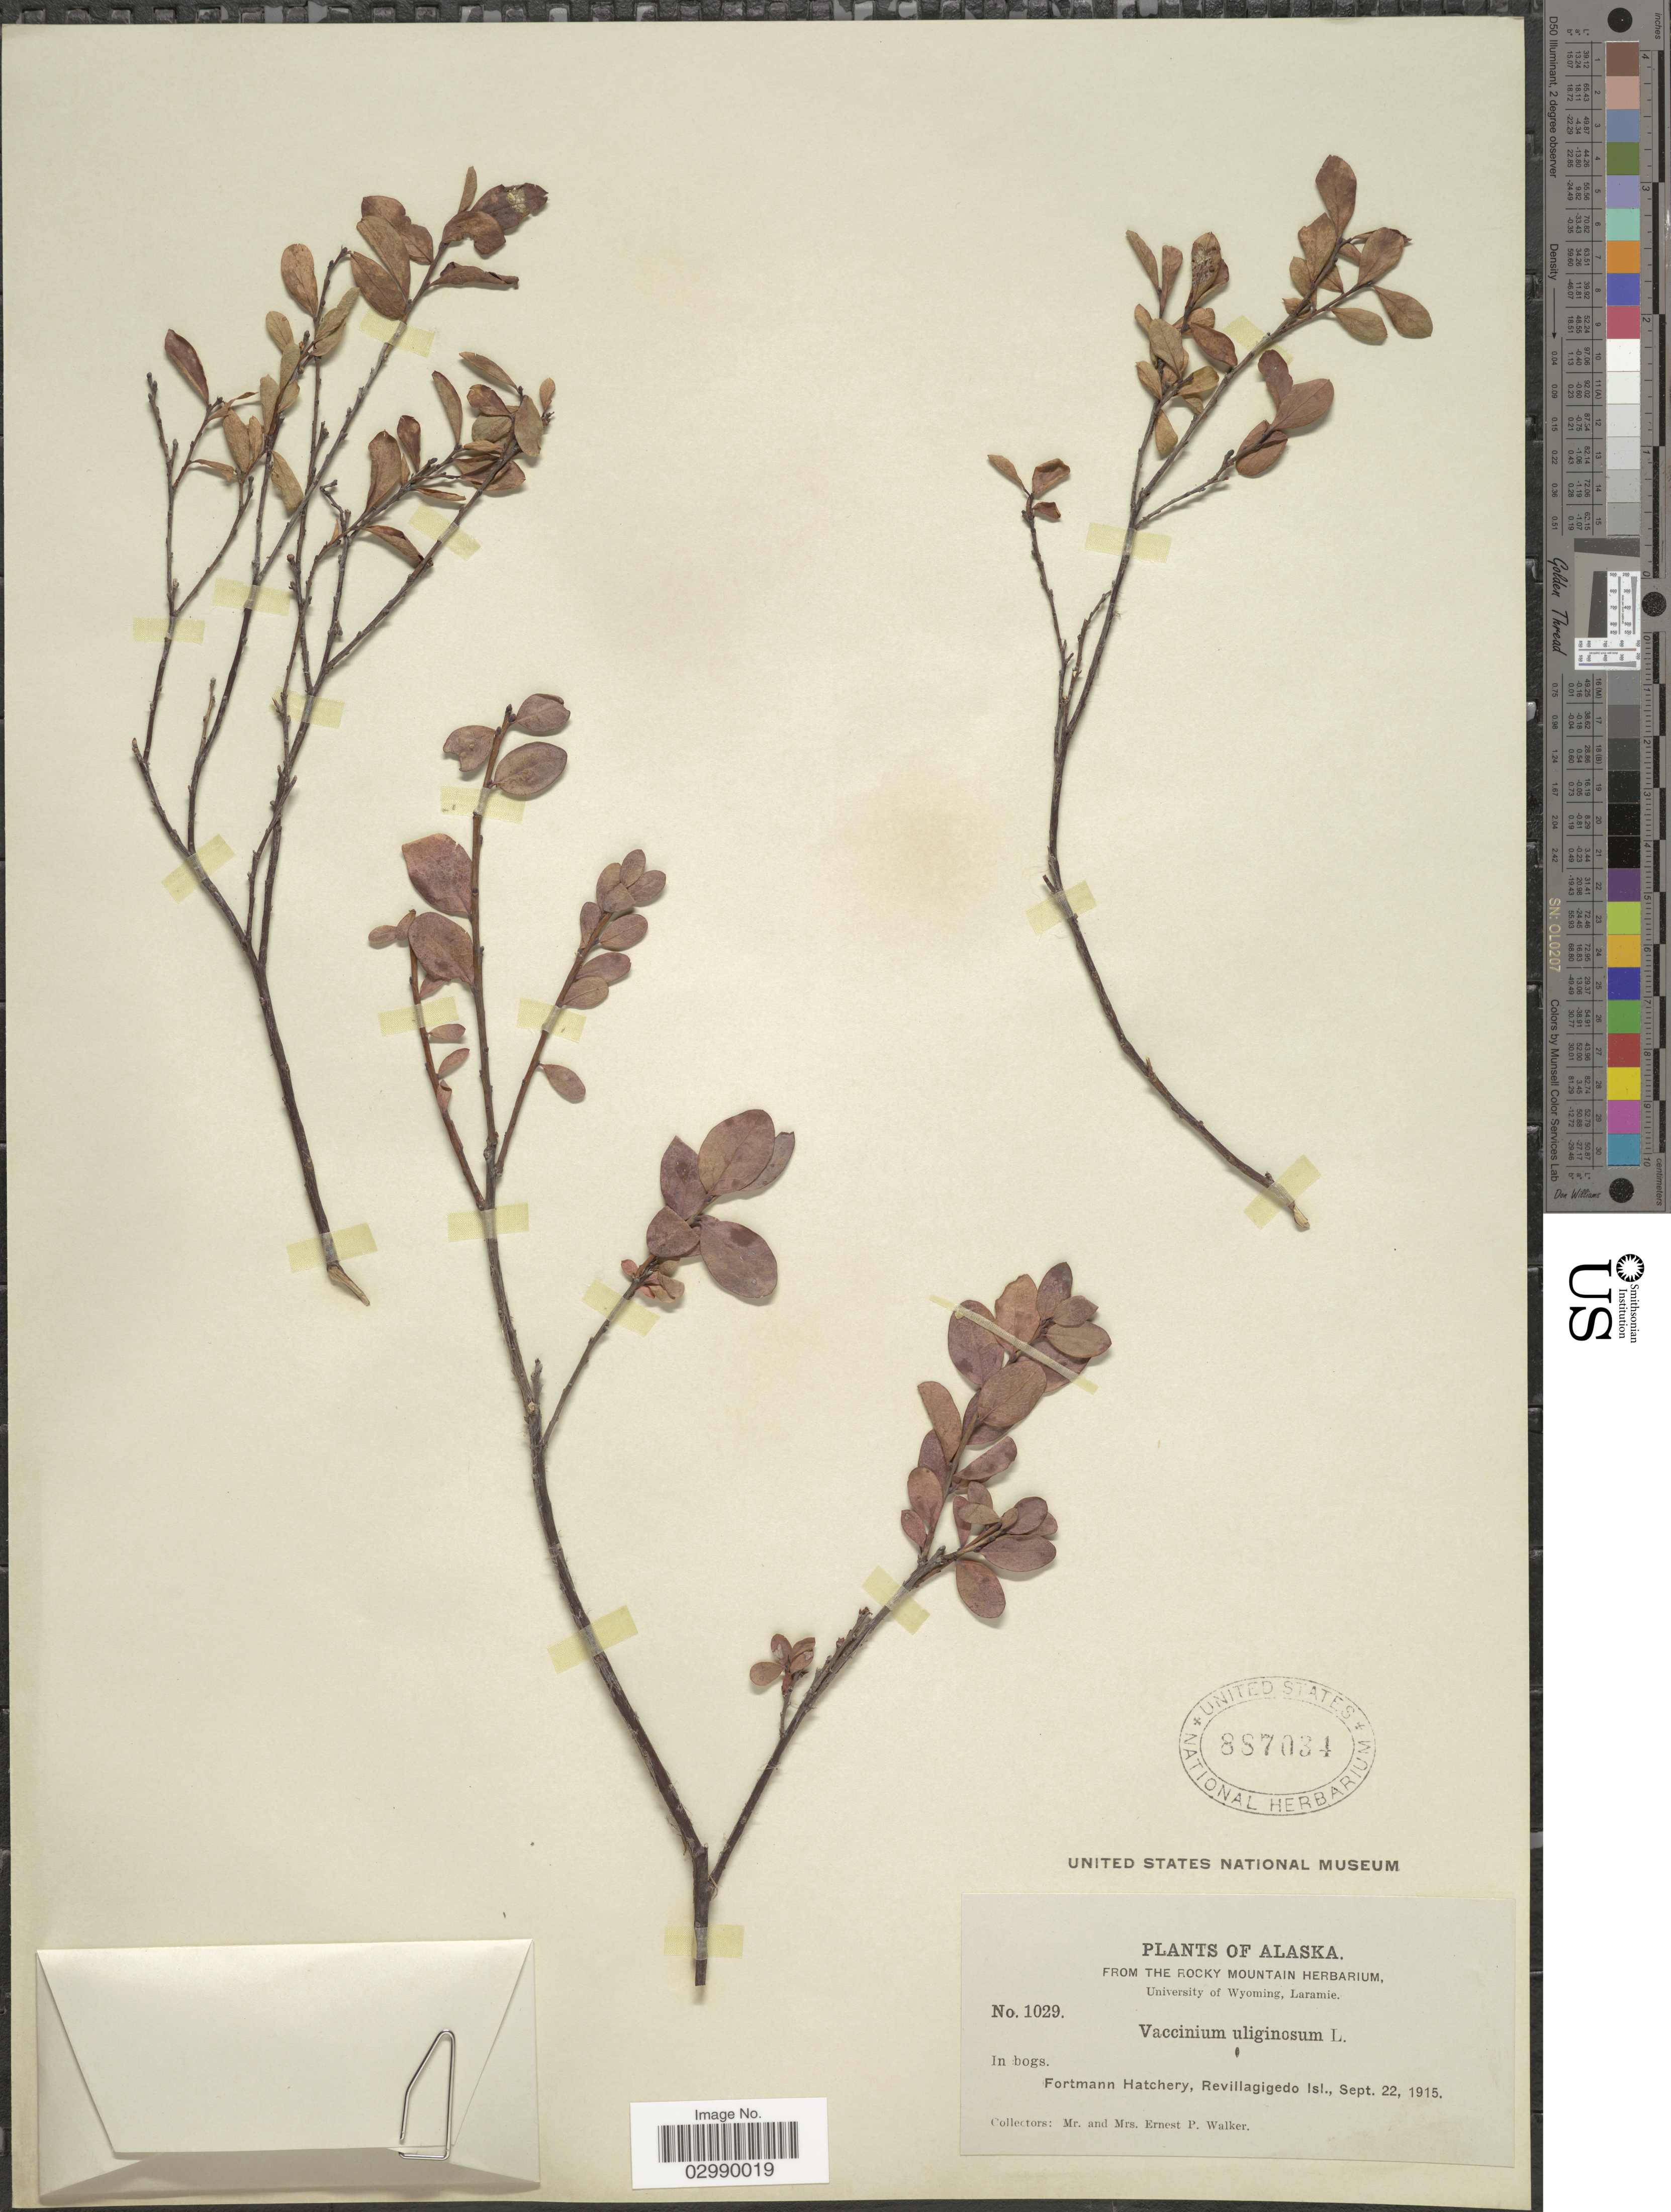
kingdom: Plantae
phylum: Tracheophyta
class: Magnoliopsida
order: Ericales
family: Ericaceae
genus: Vaccinium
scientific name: Vaccinium uliginosum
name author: L.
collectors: E. Walker & E. Walker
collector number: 1029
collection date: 1915-09-22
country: United States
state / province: Alaska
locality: Fortmann Hatchery, Revillagigedo Isl.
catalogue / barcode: US 887034